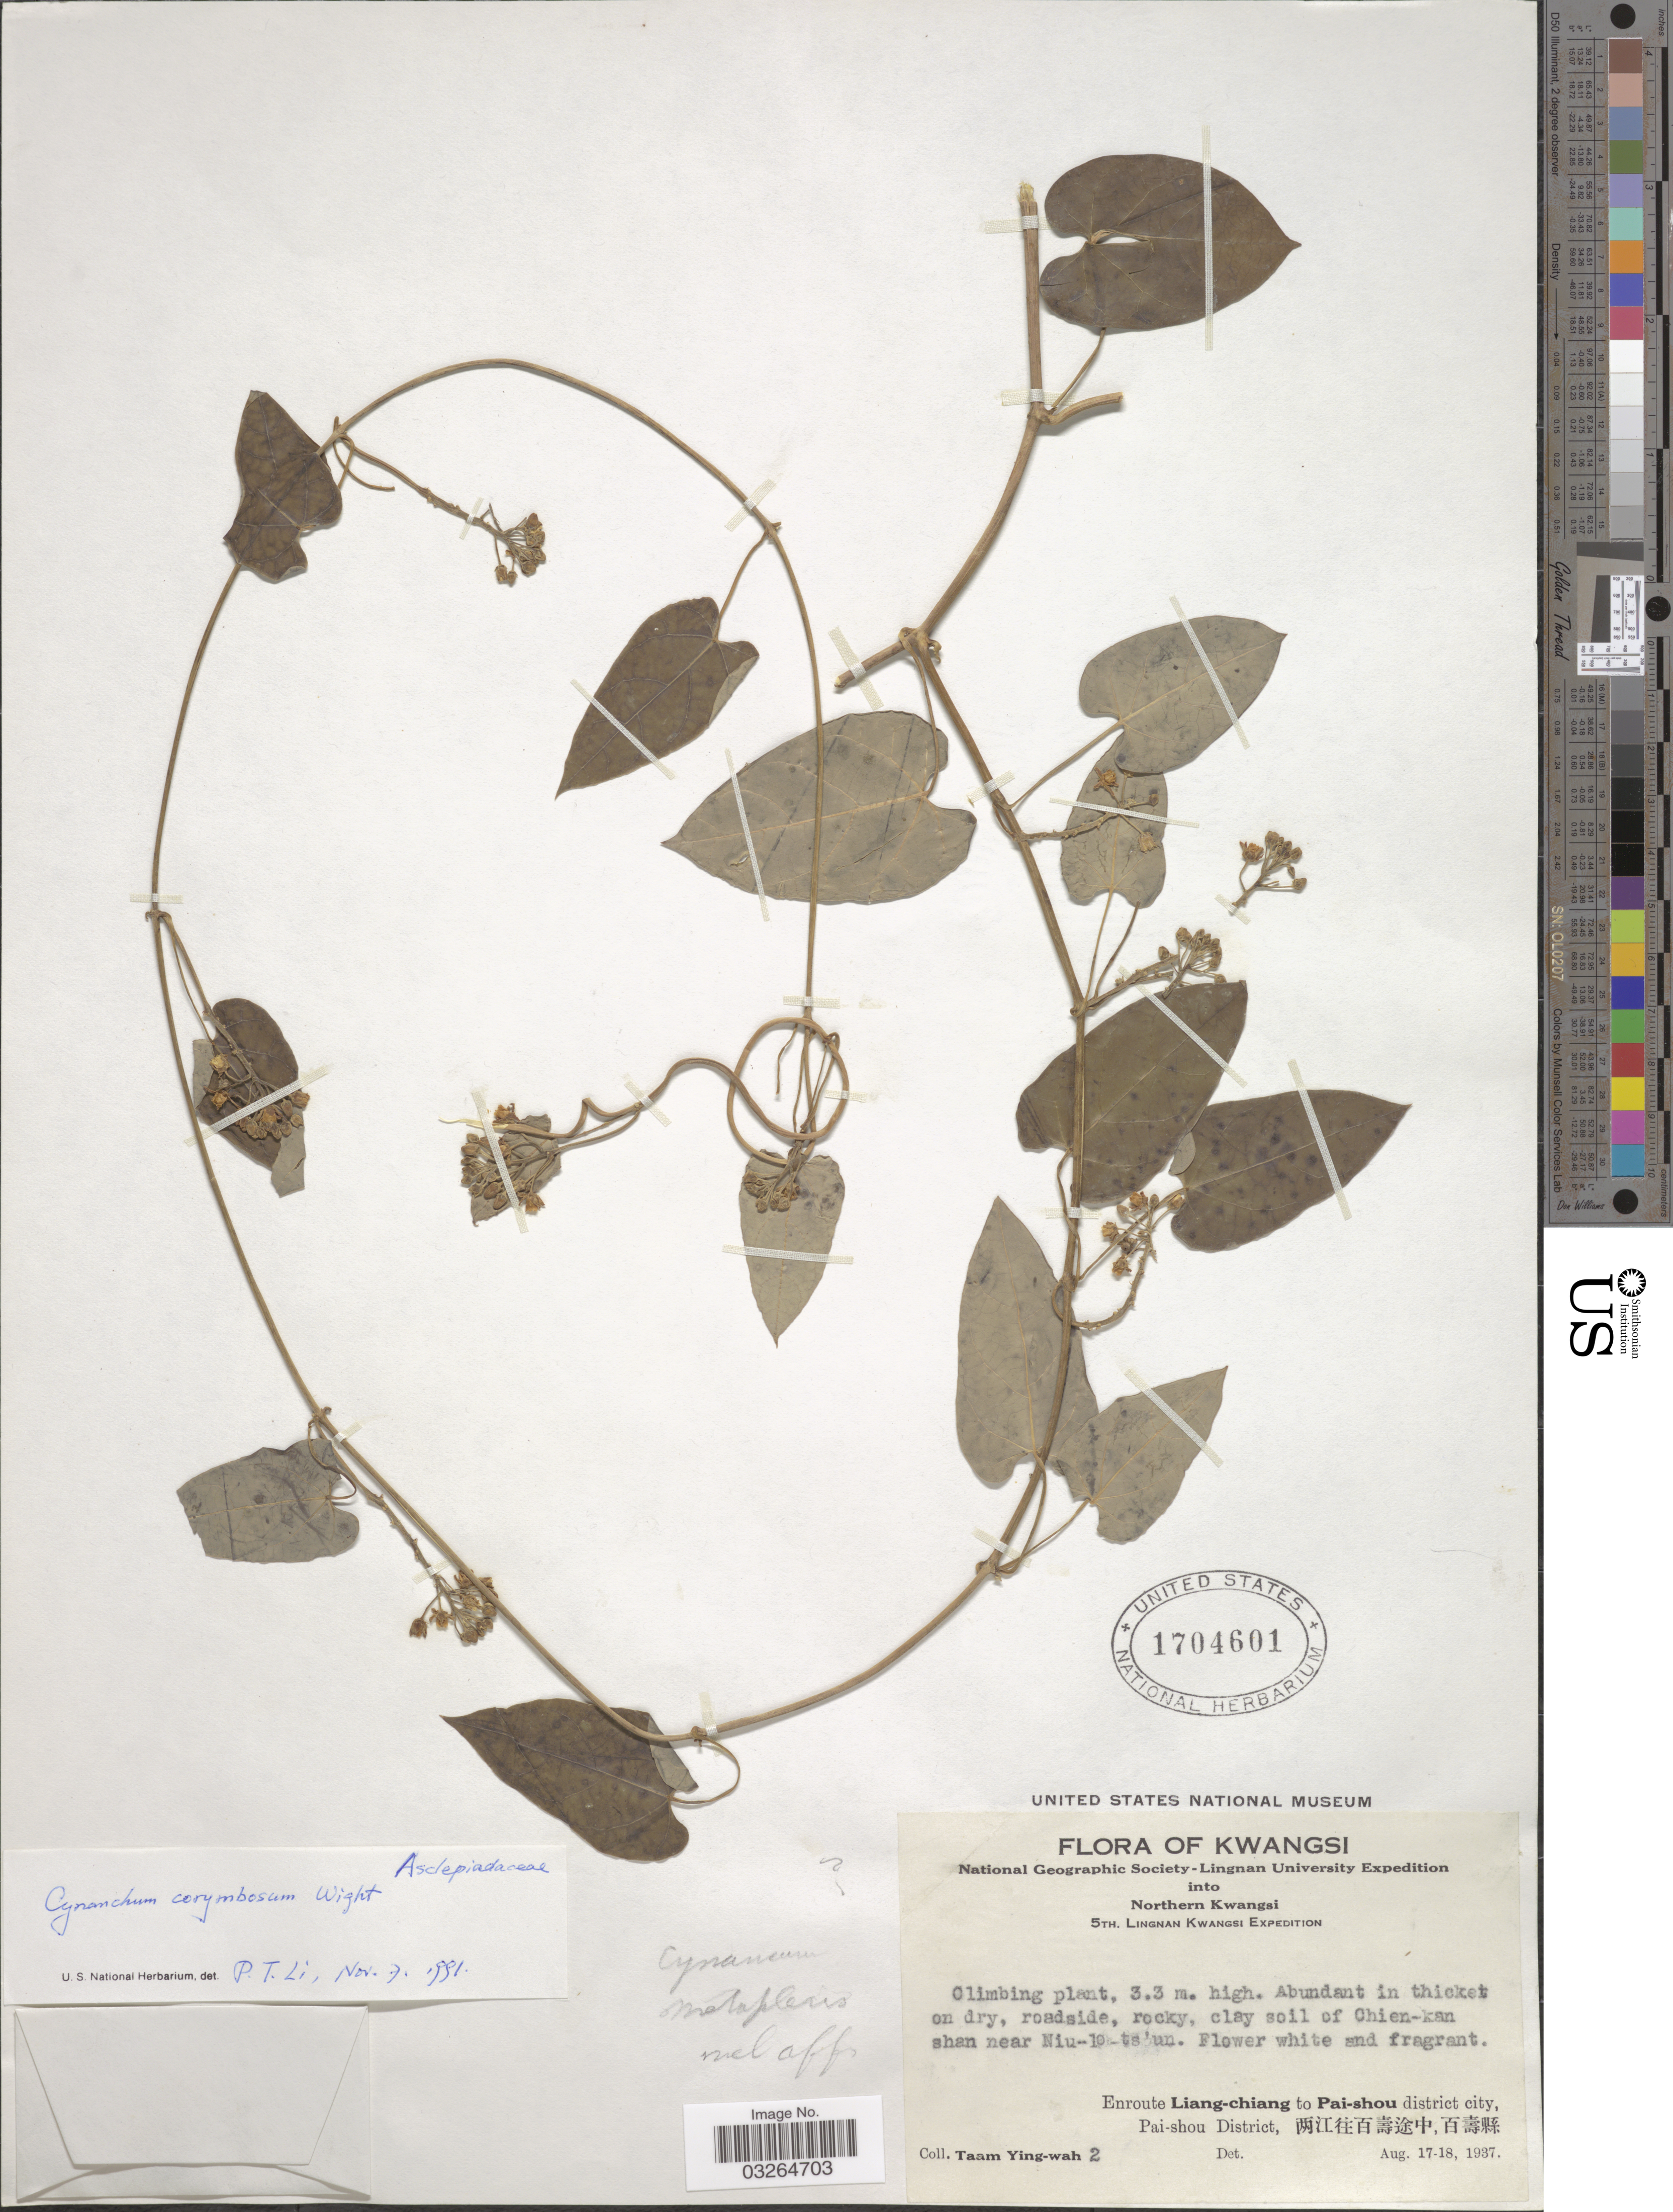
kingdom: Plantae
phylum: Tracheophyta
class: Magnoliopsida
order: Gentianales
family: Apocynaceae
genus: Cynanchum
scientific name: Cynanchum corymbosum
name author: Wight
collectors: Y. W. Taam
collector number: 2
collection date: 1937-08-17/1937-08-18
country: China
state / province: Guangxi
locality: Kwangsi. Northern Kwangsi. Enroute Liang-chiang to Pai-shou district city, Pai-shou District, X.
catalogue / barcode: US 1704601